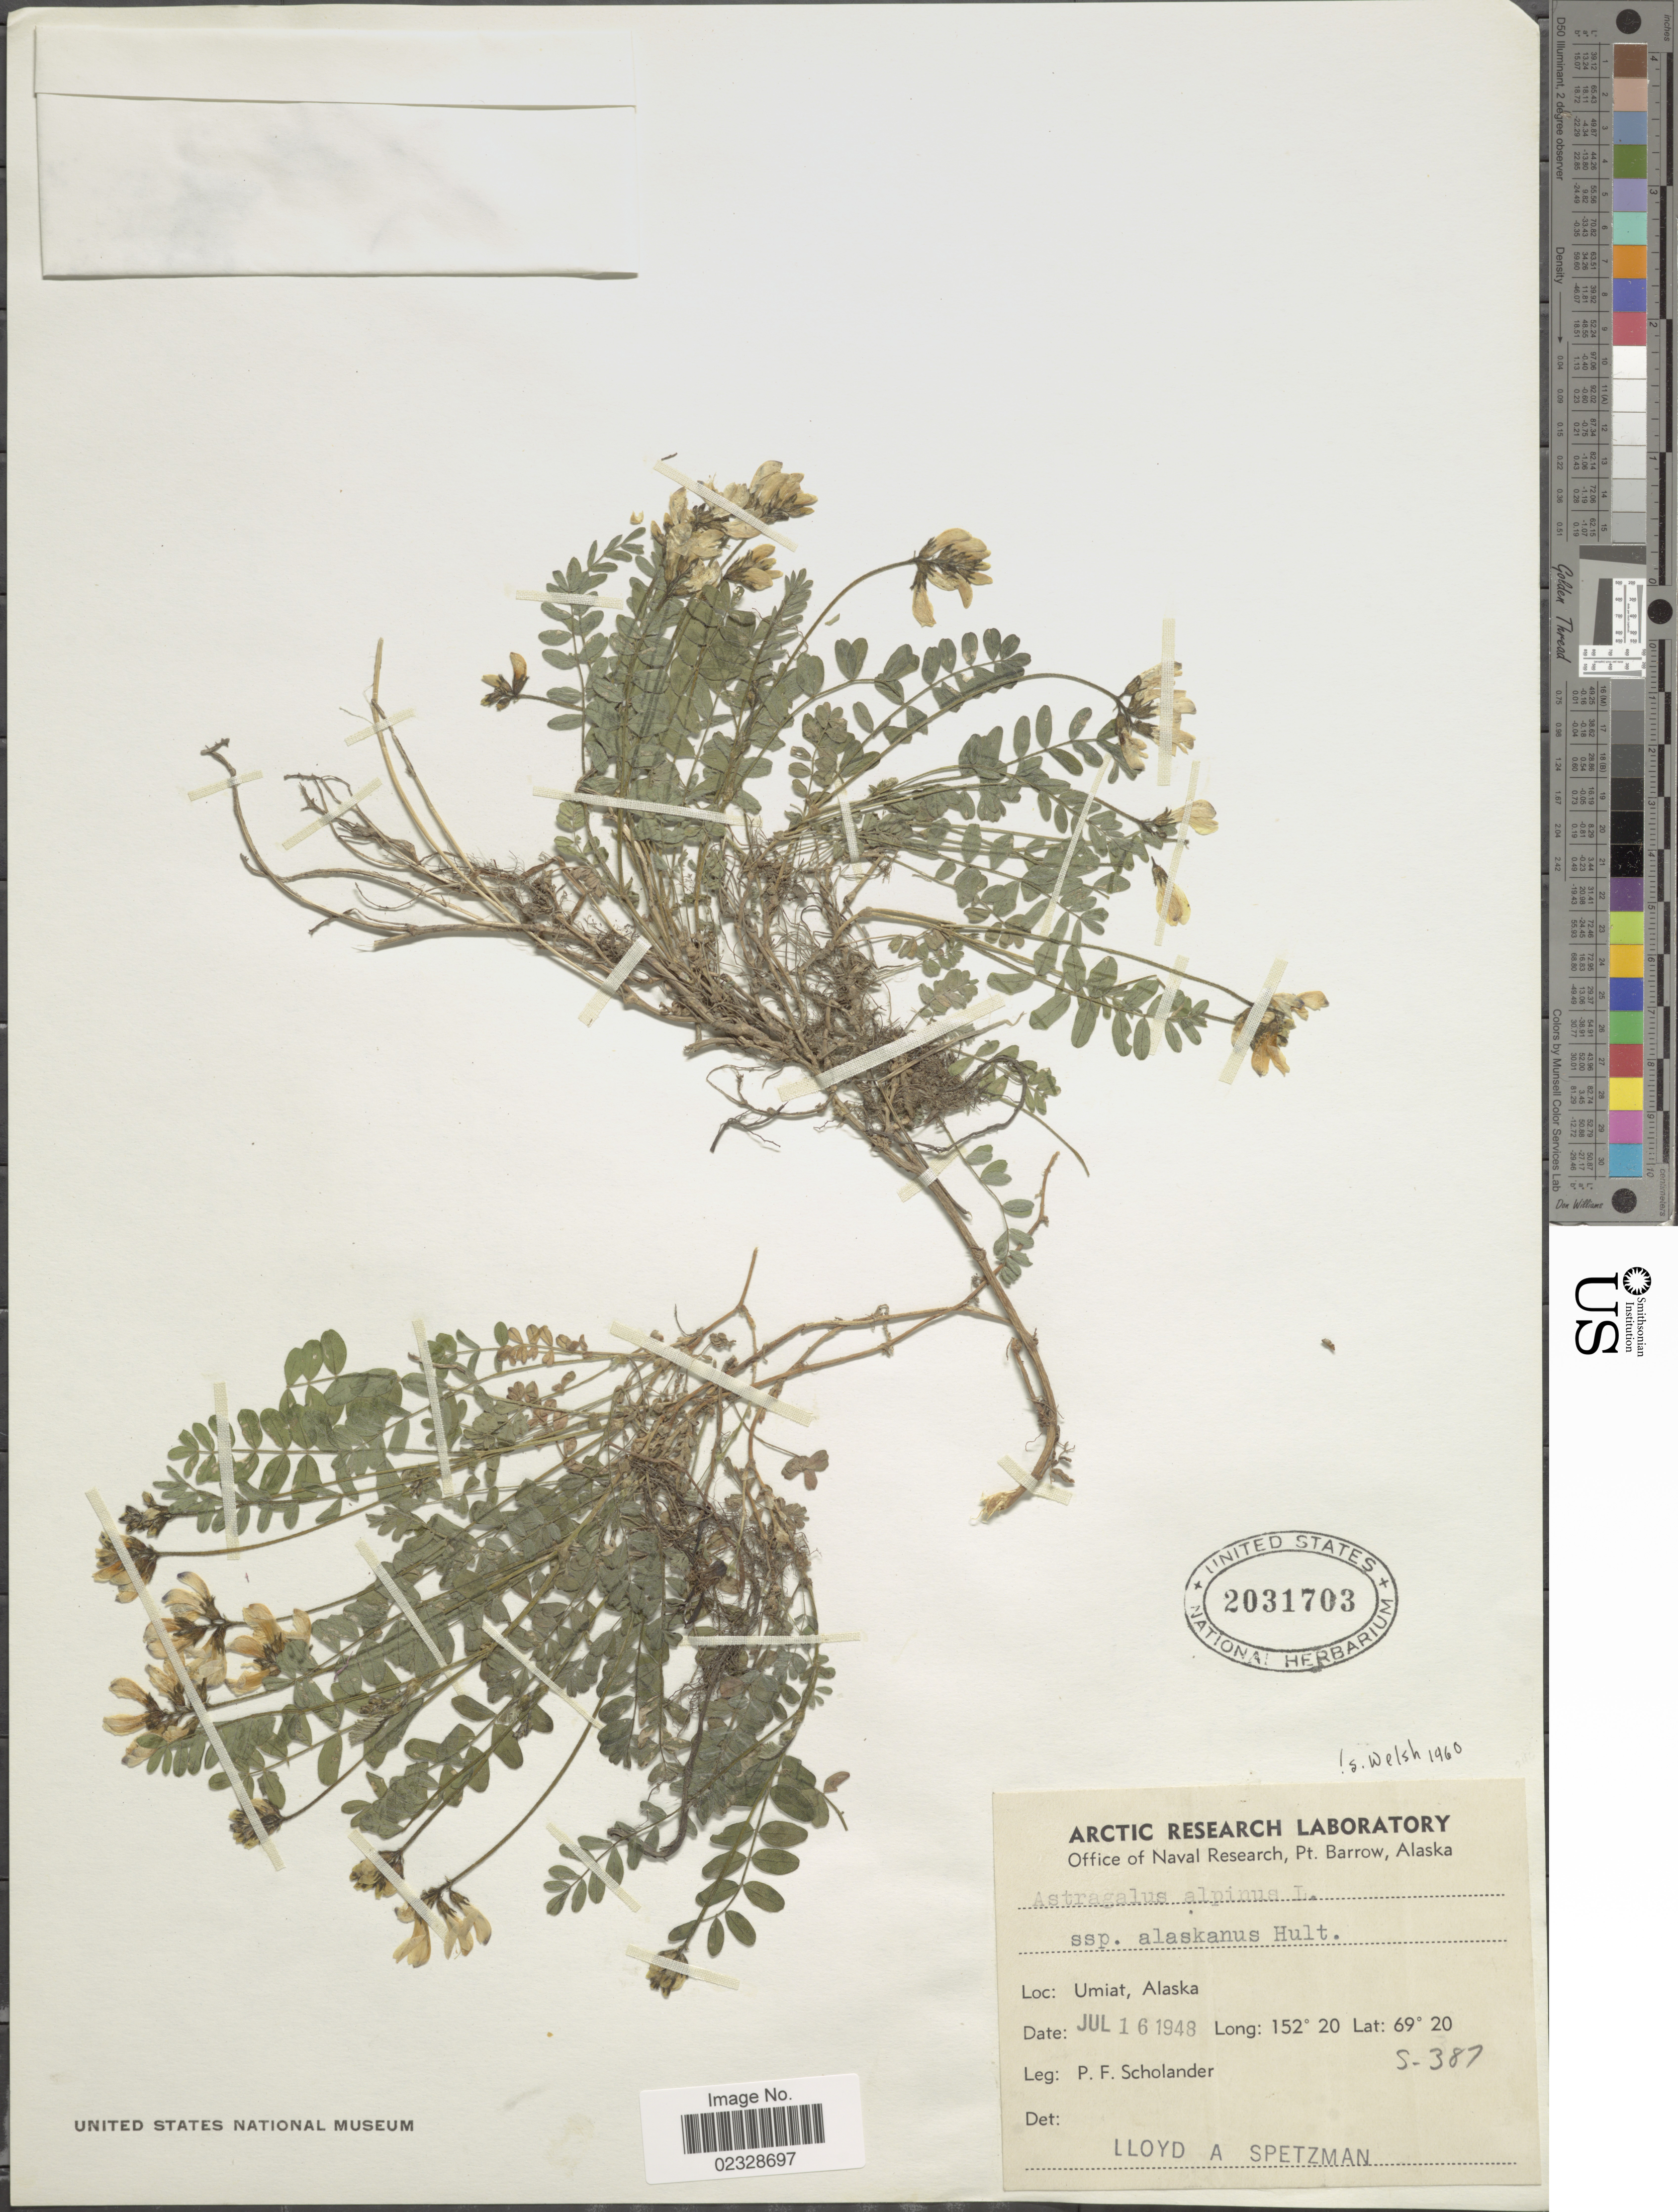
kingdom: Plantae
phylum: Tracheophyta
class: Magnoliopsida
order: Fabales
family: Fabaceae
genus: Astragalus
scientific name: Astragalus alpinus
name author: L.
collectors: L. Spetzman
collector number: S-387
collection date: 1948-07-16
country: United States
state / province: Alaska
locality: Umiat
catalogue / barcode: US 2031703